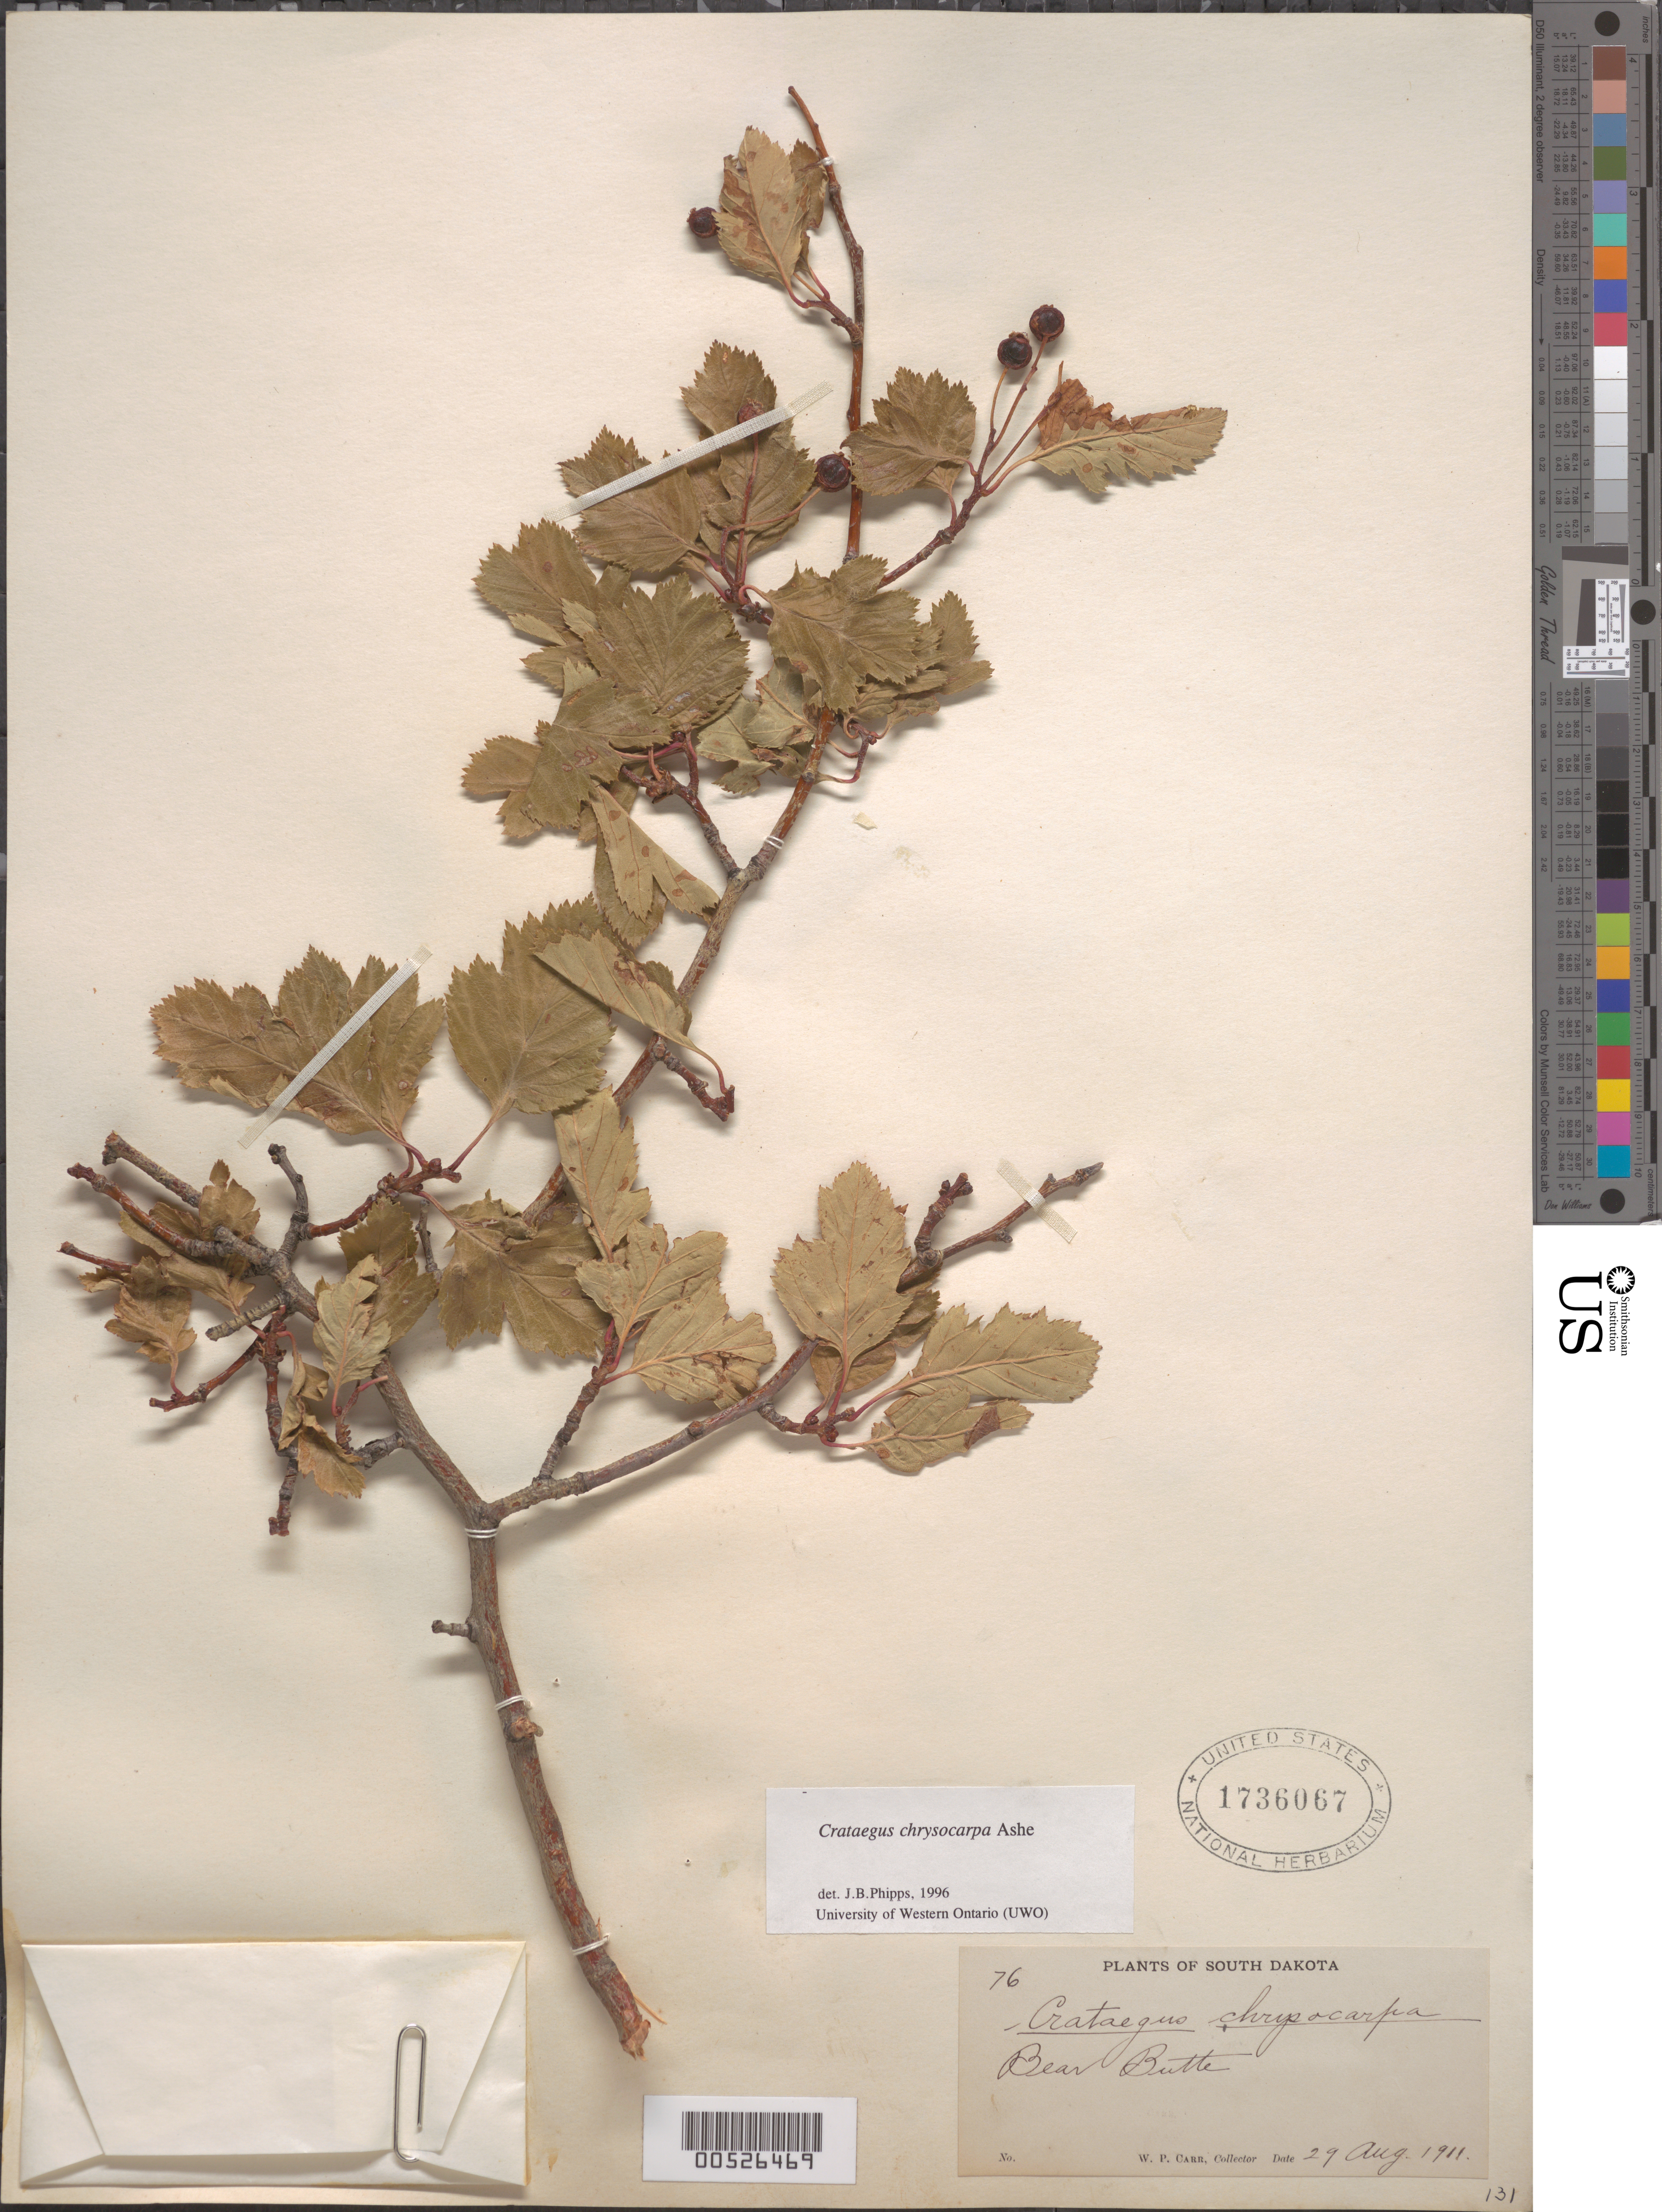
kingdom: Plantae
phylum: Tracheophyta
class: Magnoliopsida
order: Rosales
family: Rosaceae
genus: Crataegus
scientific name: Crataegus chrysocarpa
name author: Ashe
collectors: W. Carr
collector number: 76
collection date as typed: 29 Aug 1911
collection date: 1911-08-29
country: United States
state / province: South Dakota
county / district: Meade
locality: Bear Butte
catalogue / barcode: US 1736067